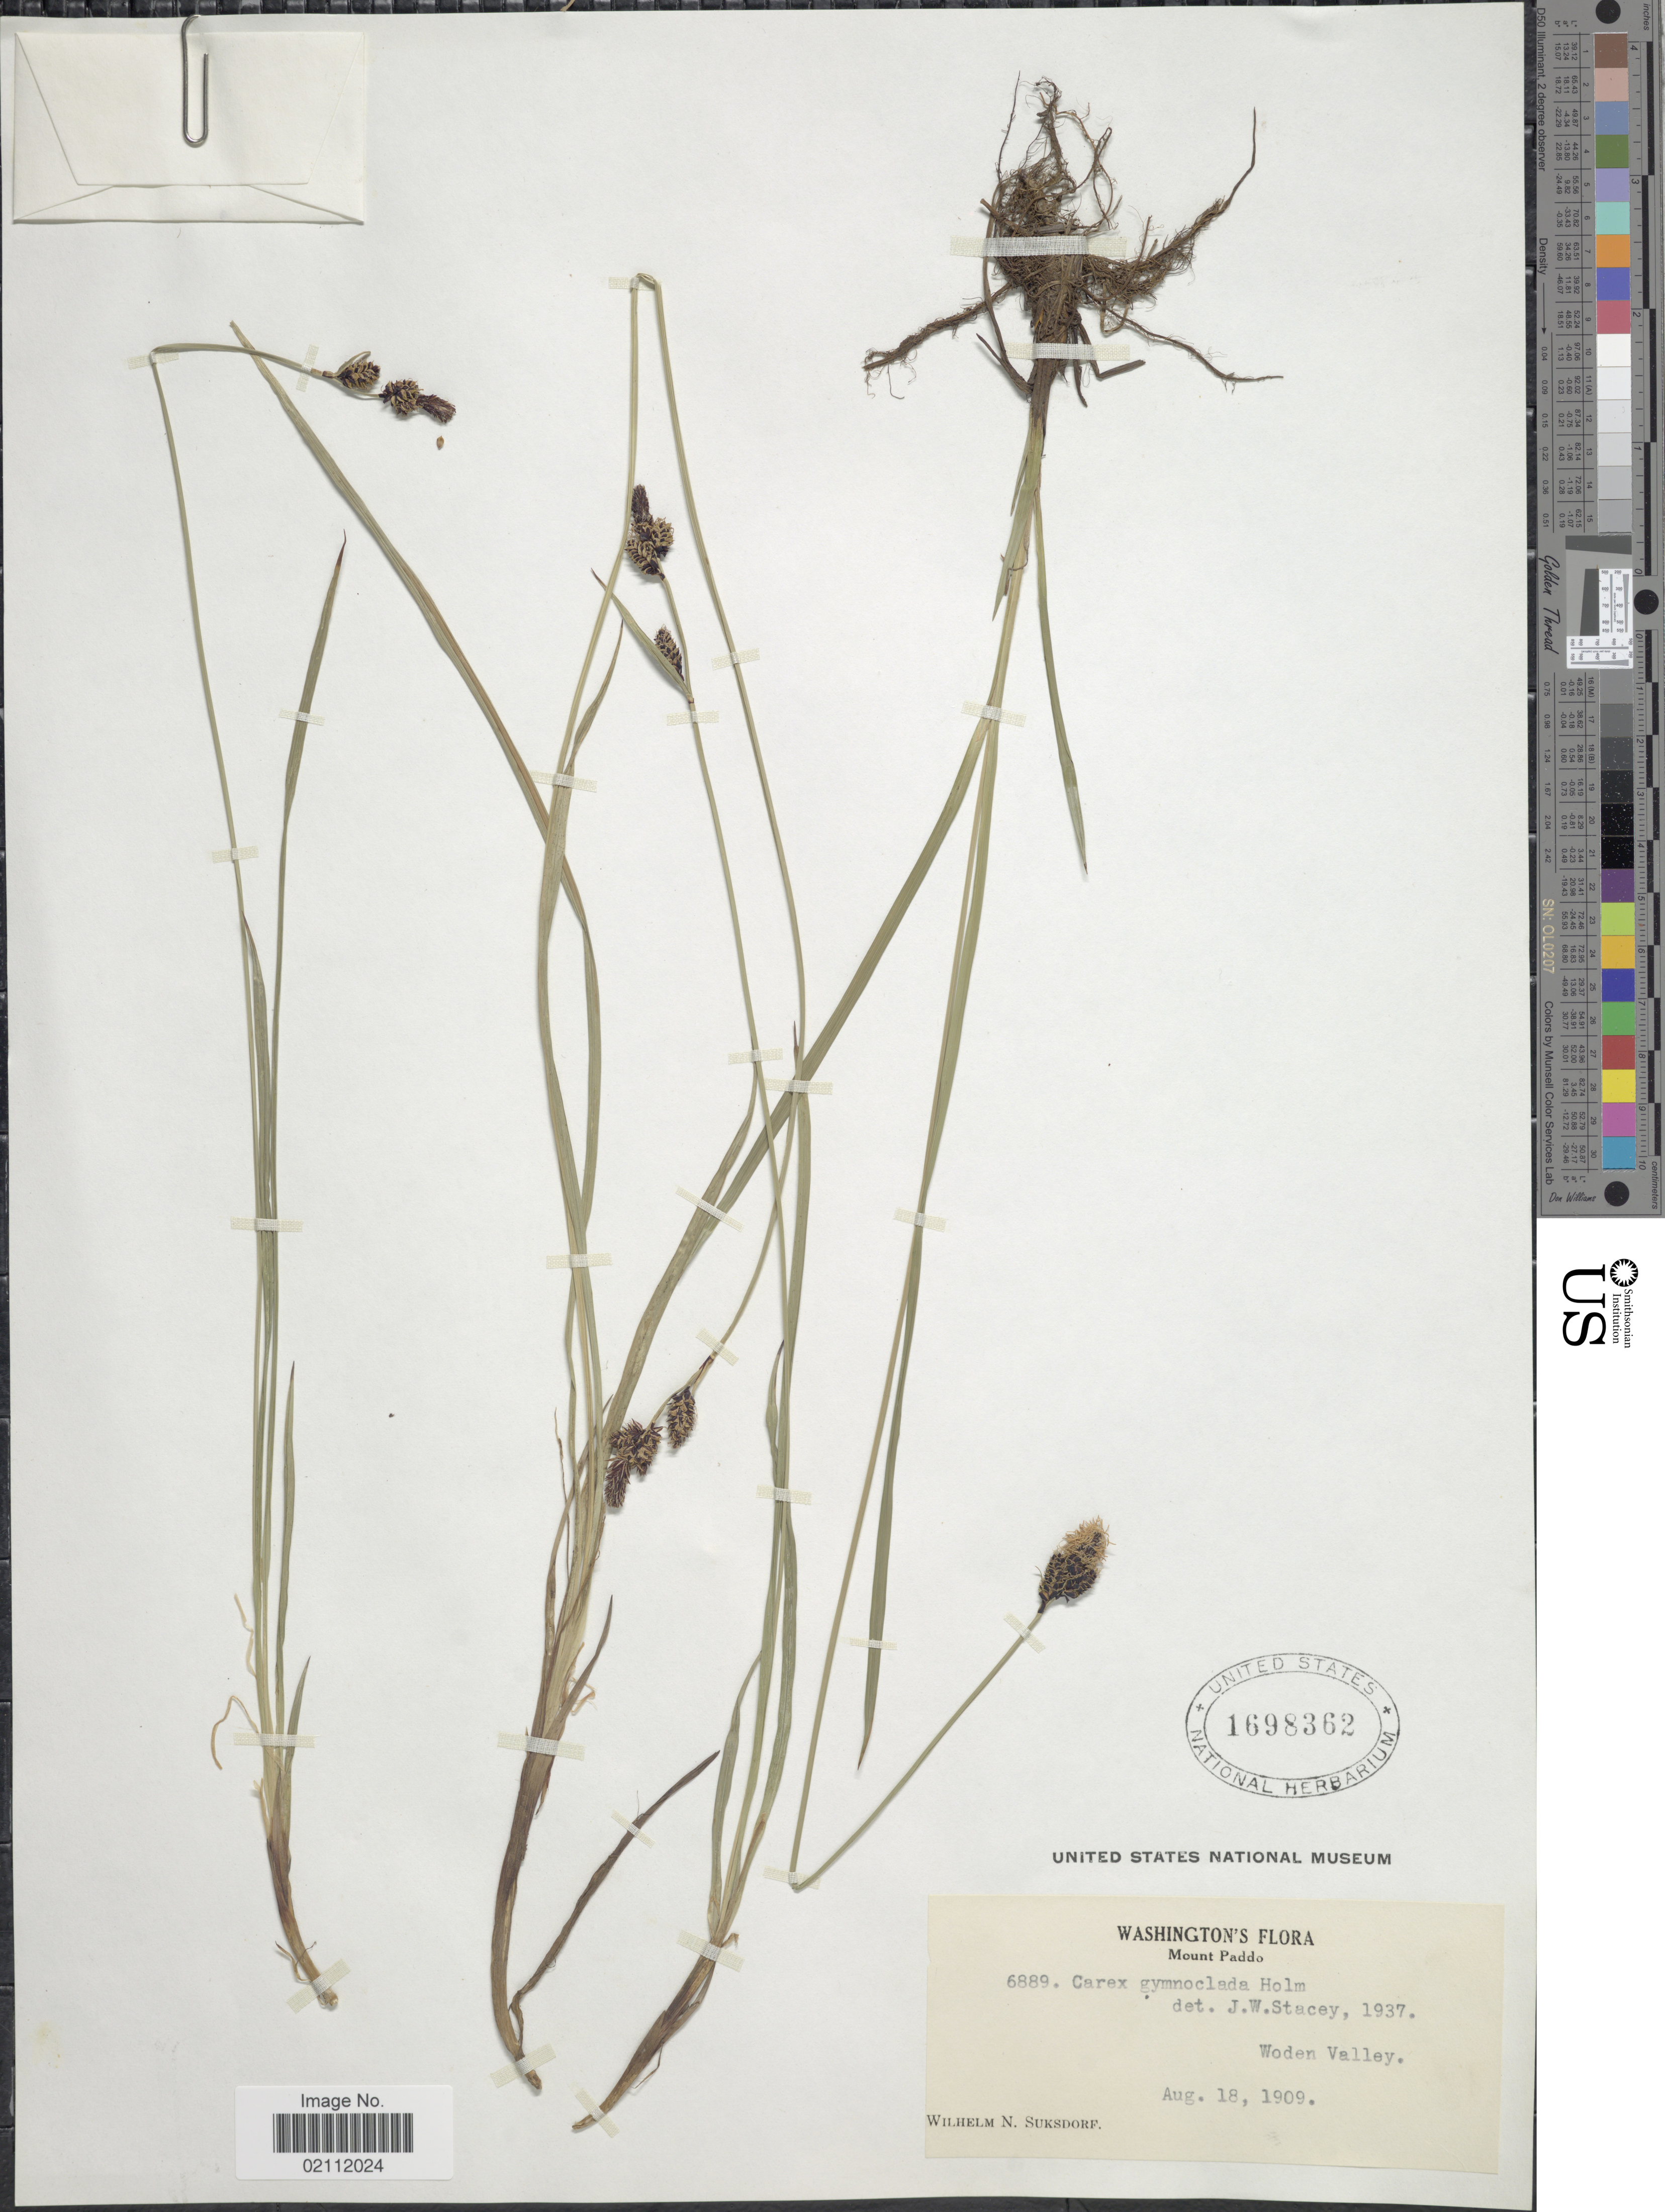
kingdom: Plantae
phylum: Tracheophyta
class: Liliopsida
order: Poales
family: Cyperaceae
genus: Carex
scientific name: Carex scopulorum var. bracteosa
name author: (L.H. Bailey) F.J. Herm.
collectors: W. N. Suksdorf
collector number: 6889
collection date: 1909-08-18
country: United States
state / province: Washington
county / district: Skamania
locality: Mount Paddo, Woden Valley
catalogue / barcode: US 1698362